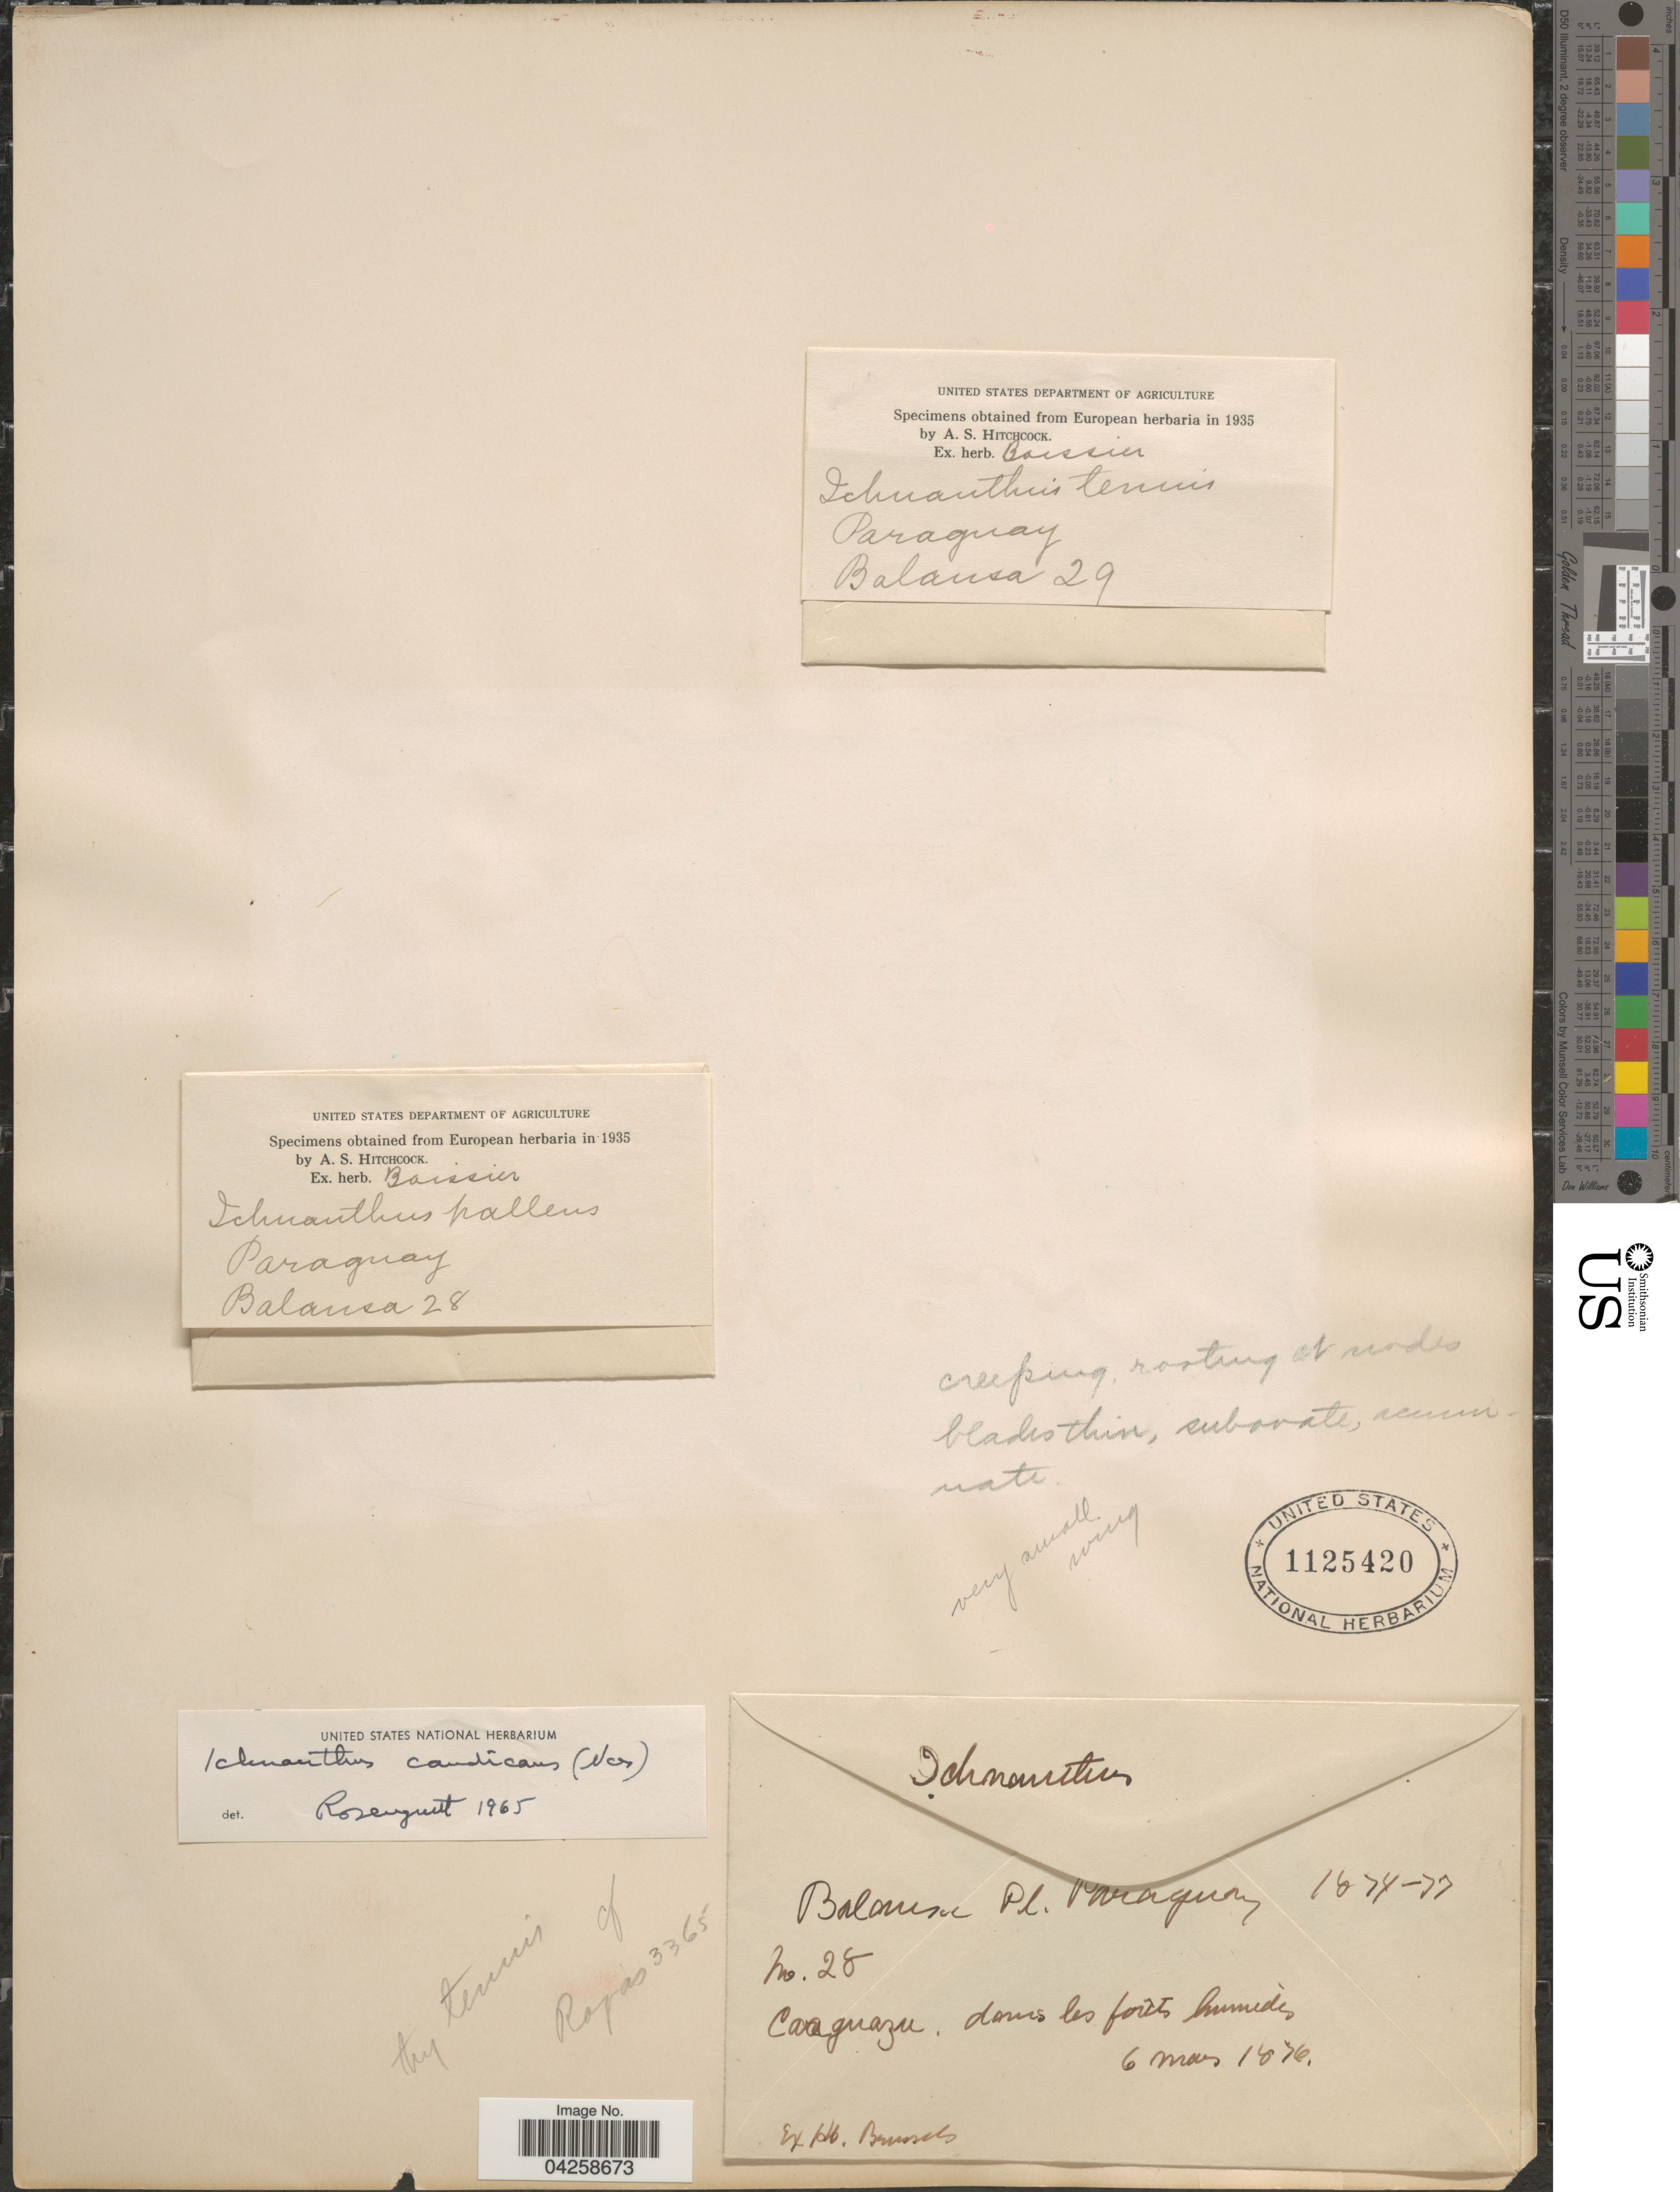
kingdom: Plantae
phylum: Tracheophyta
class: Liliopsida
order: Poales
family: Poaceae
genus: Ichnanthus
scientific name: Ichnanthus hirtus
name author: (Raddi) Chase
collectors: -. Balansa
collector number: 28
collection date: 1876-03-06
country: Paraguay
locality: Caaguazu.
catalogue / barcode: US 1125420